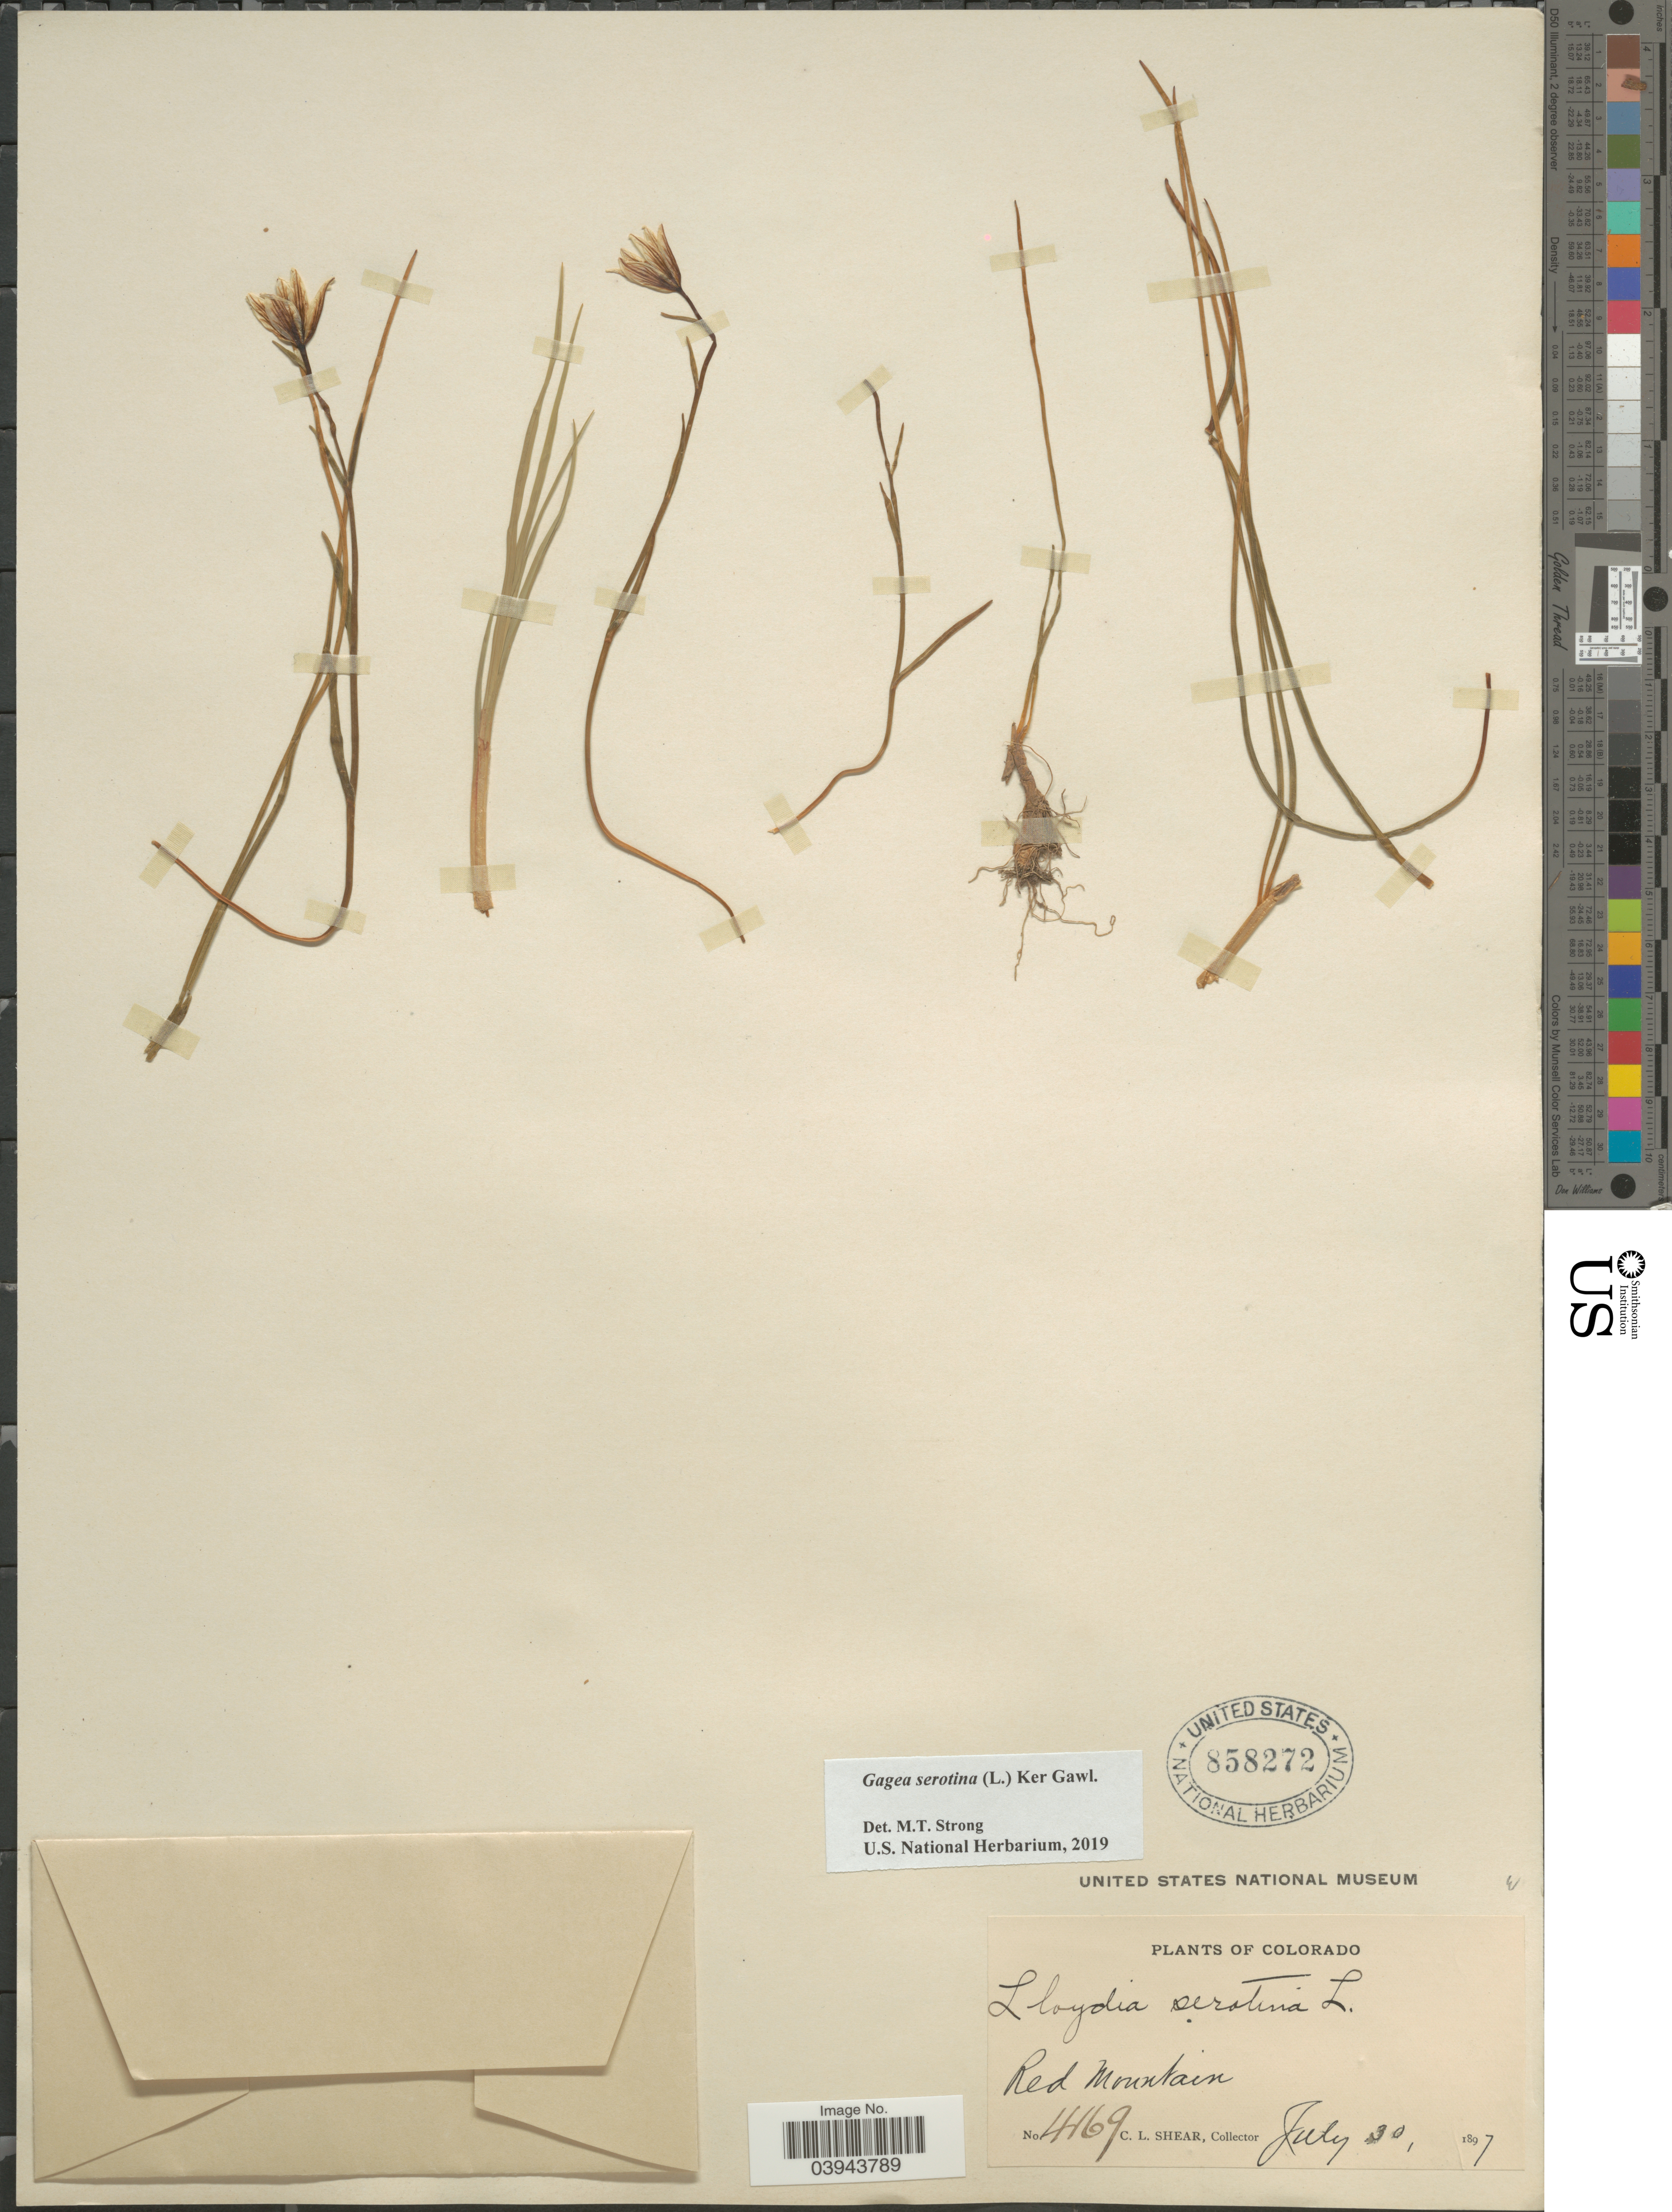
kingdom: Plantae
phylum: Tracheophyta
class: Liliopsida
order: Liliales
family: Liliaceae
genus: Lloydia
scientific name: Lloydia serotina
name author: (L.) Salisb. ex Rchb.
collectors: C. L. Shear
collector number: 4169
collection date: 1897-07-30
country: United States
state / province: Colorado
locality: Red Mountain.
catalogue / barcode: US 858272